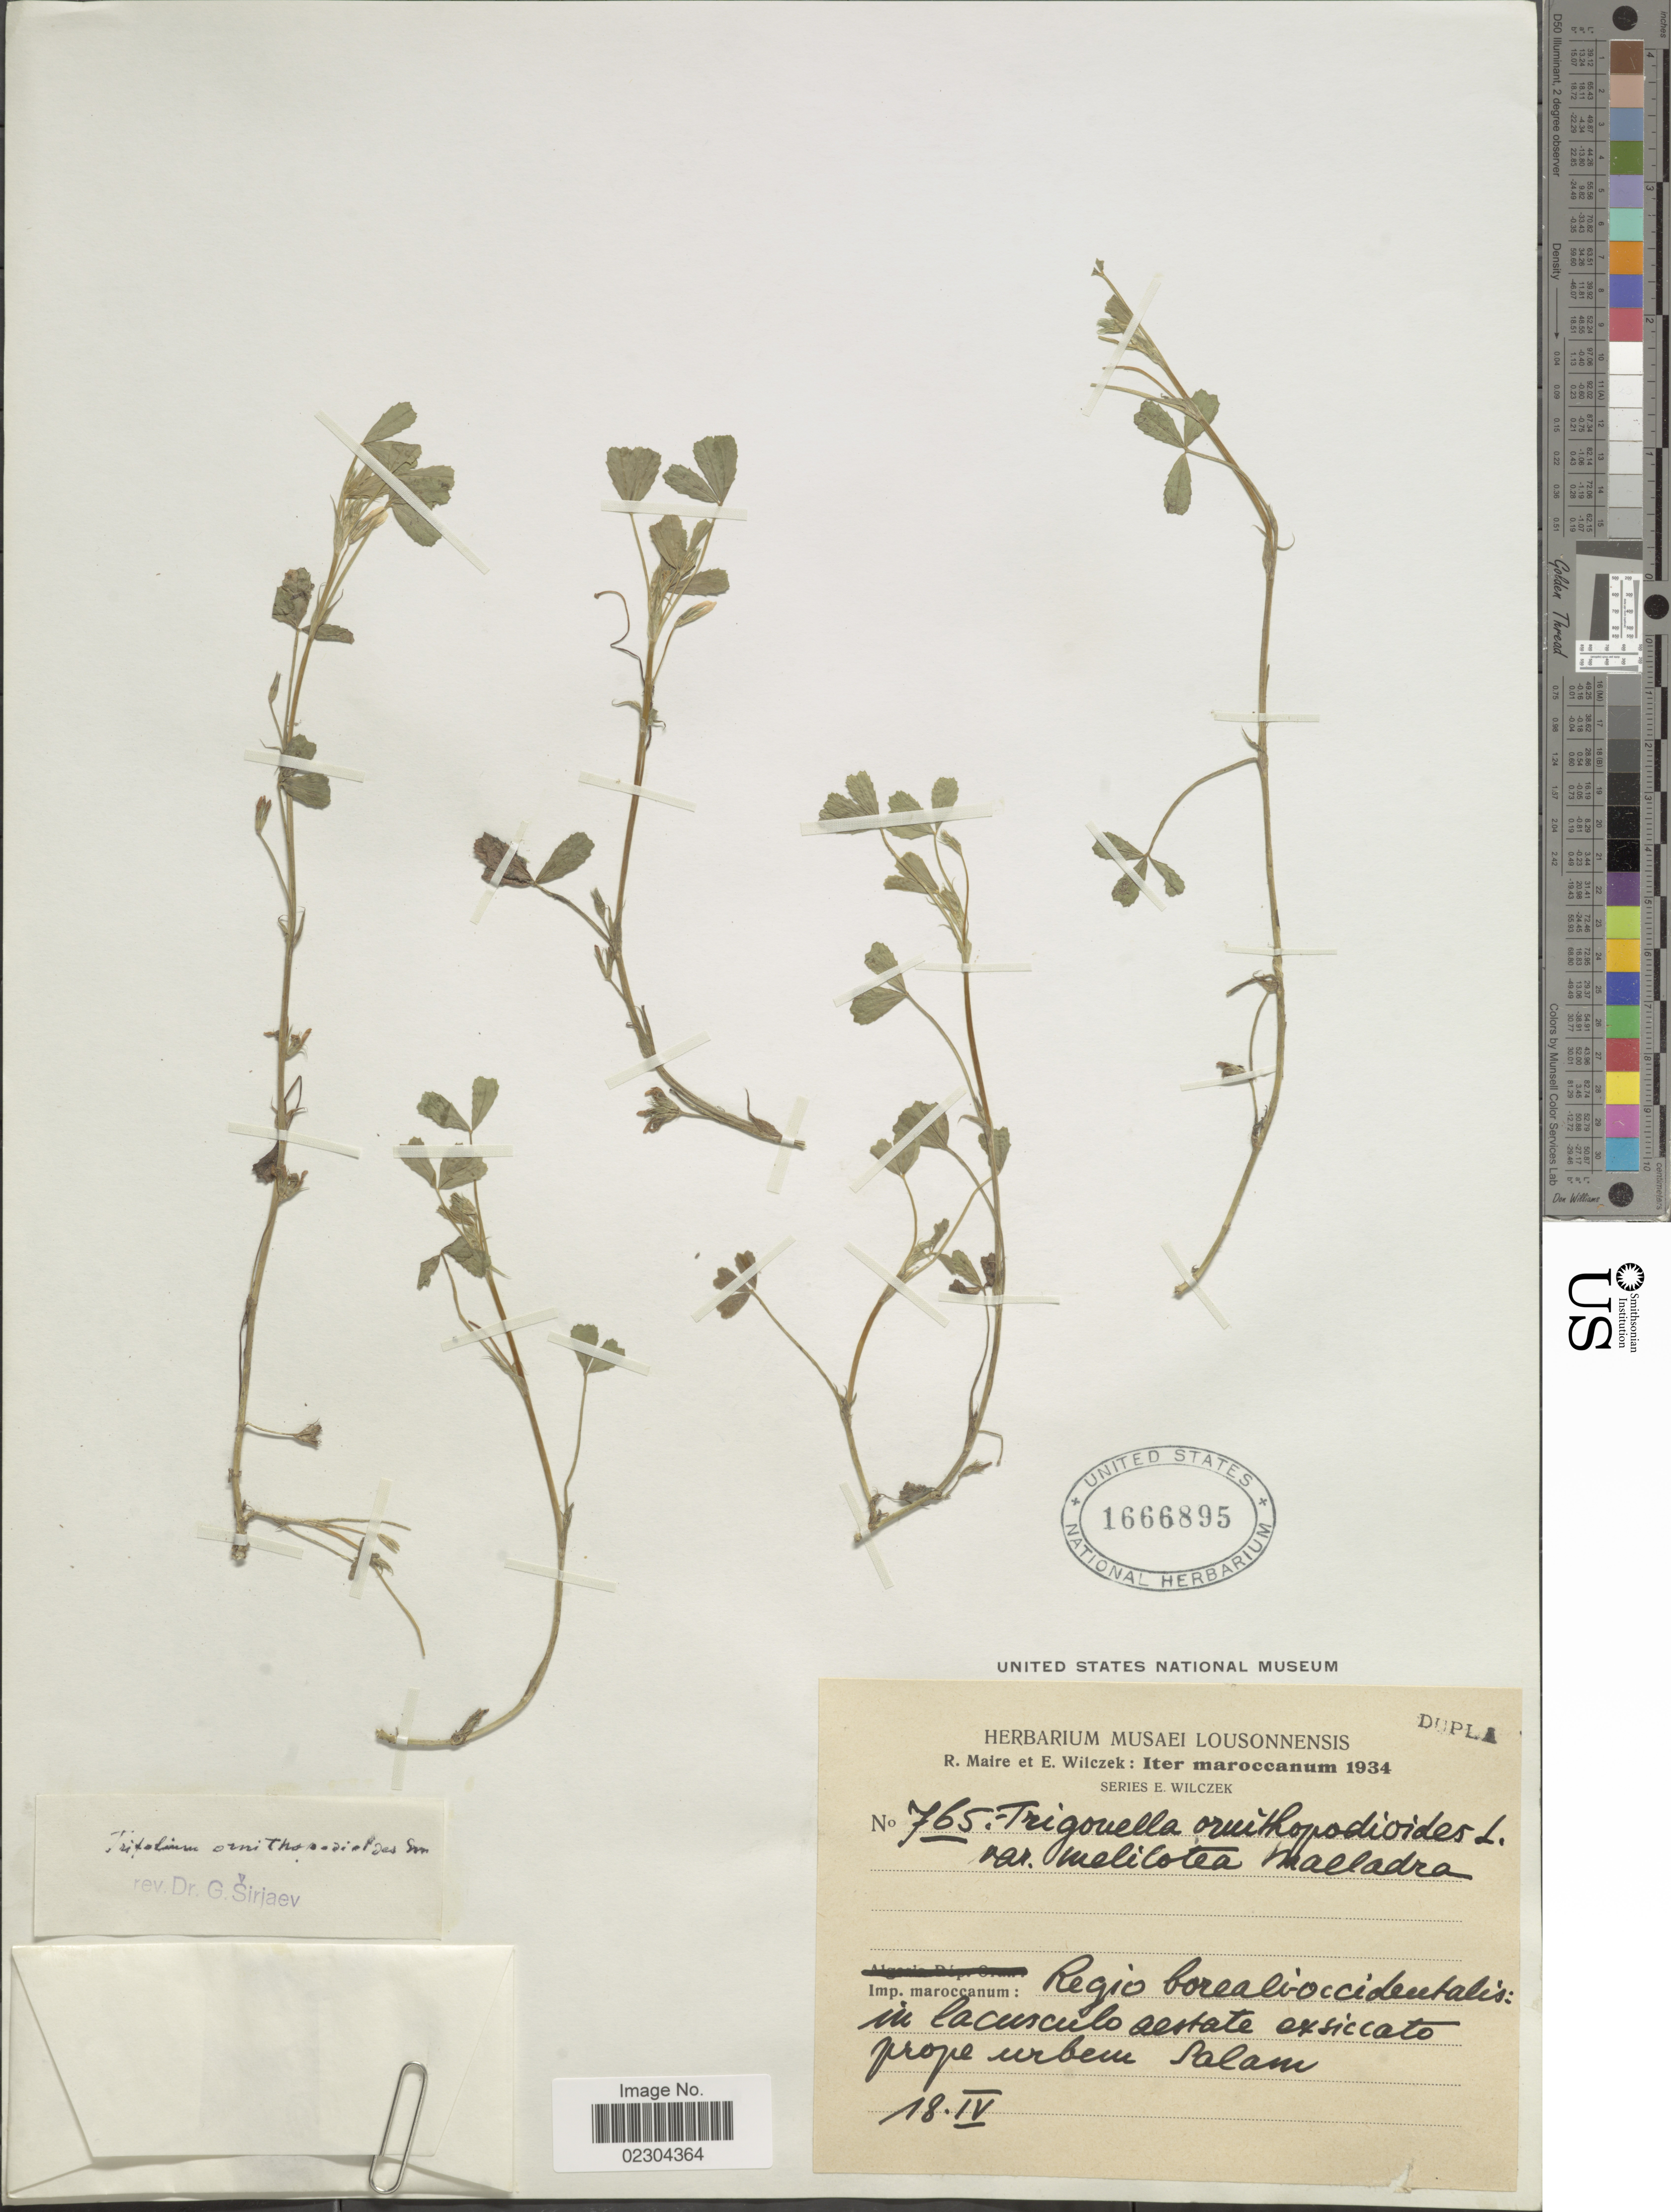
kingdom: Plantae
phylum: Tracheophyta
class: Magnoliopsida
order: Fabales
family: Fabaceae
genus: Trifolium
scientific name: Trifolium ornithopodioides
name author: (L.) Sm.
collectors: R. C. Maire & E. Wilczek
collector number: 765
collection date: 1934-06-18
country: Morocco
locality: Regio boreali-occidentalis in lacusculo eastat prope urbem Salam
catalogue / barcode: US 1666895